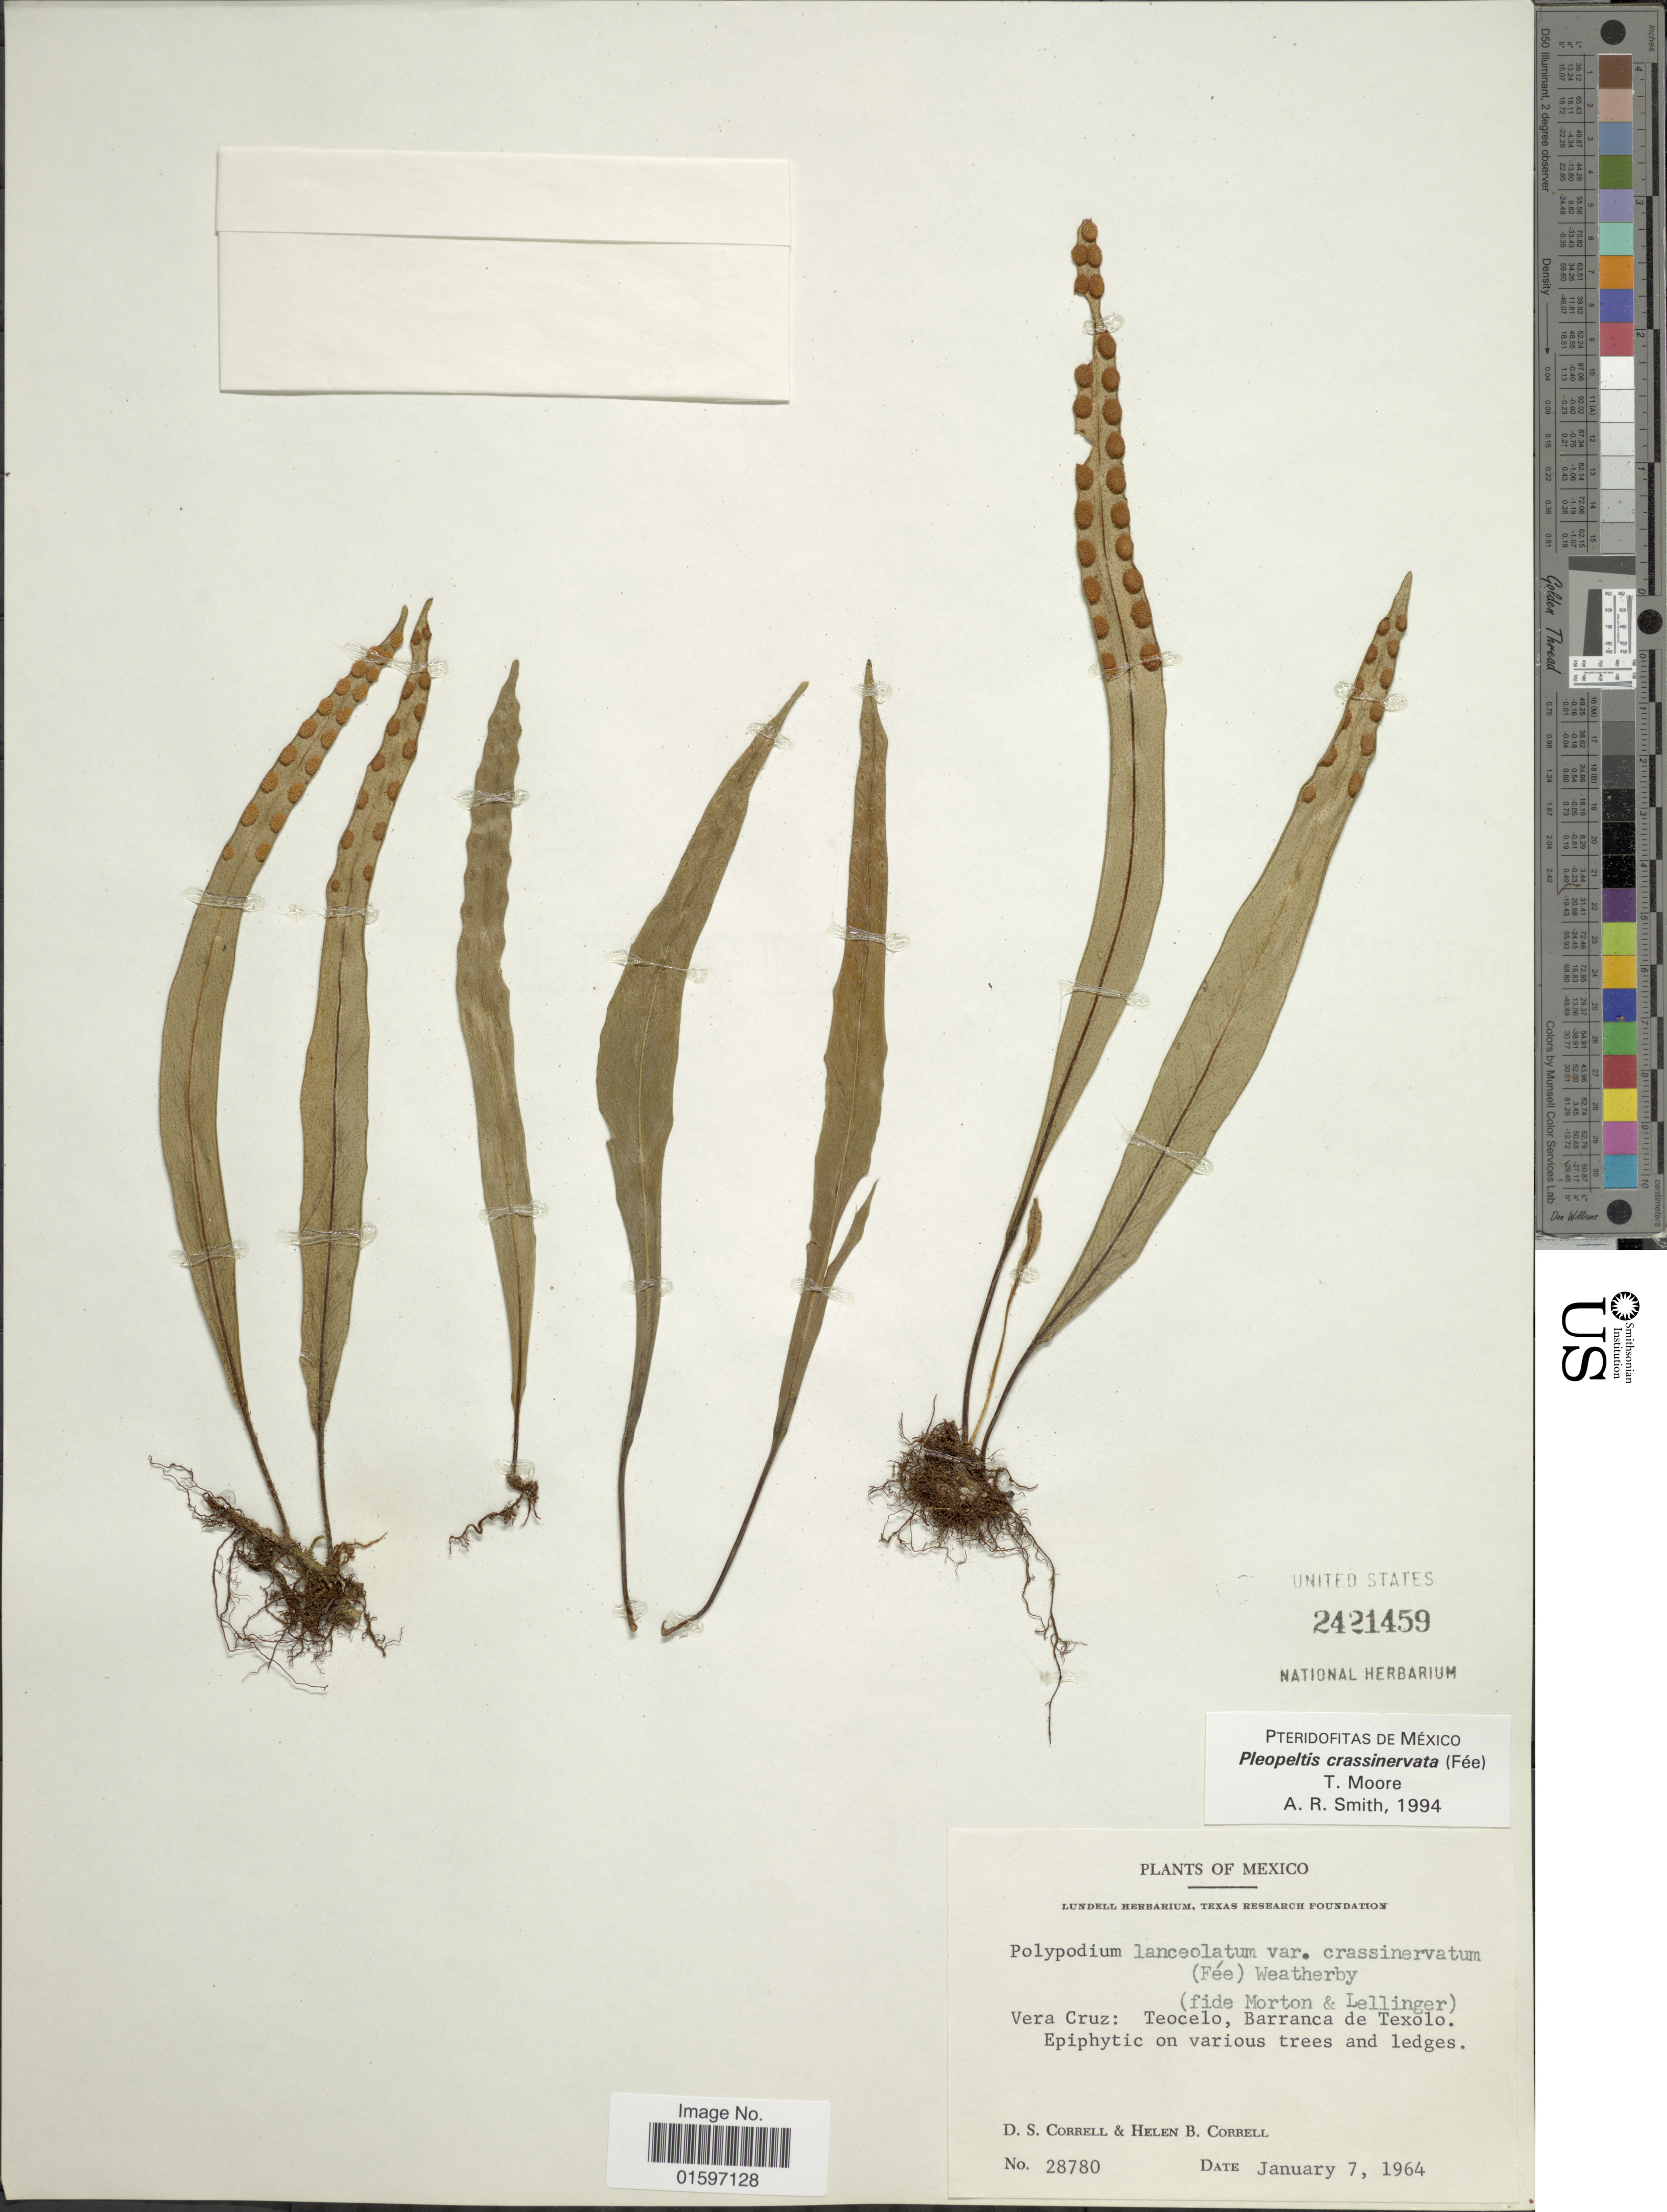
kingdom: Plantae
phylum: Tracheophyta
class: Polypodiopsida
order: Polypodiales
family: Polypodiaceae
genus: Pleopeltis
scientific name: Pleopeltis crassinervata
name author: (Fée) T. Moore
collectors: D. S. Correll & H. Correll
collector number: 28780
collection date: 1964-01-07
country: Mexico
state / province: Veracruz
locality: Mexico, Vera Cruz: Teocelo, Barranca de Texolo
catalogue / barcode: US 2421459